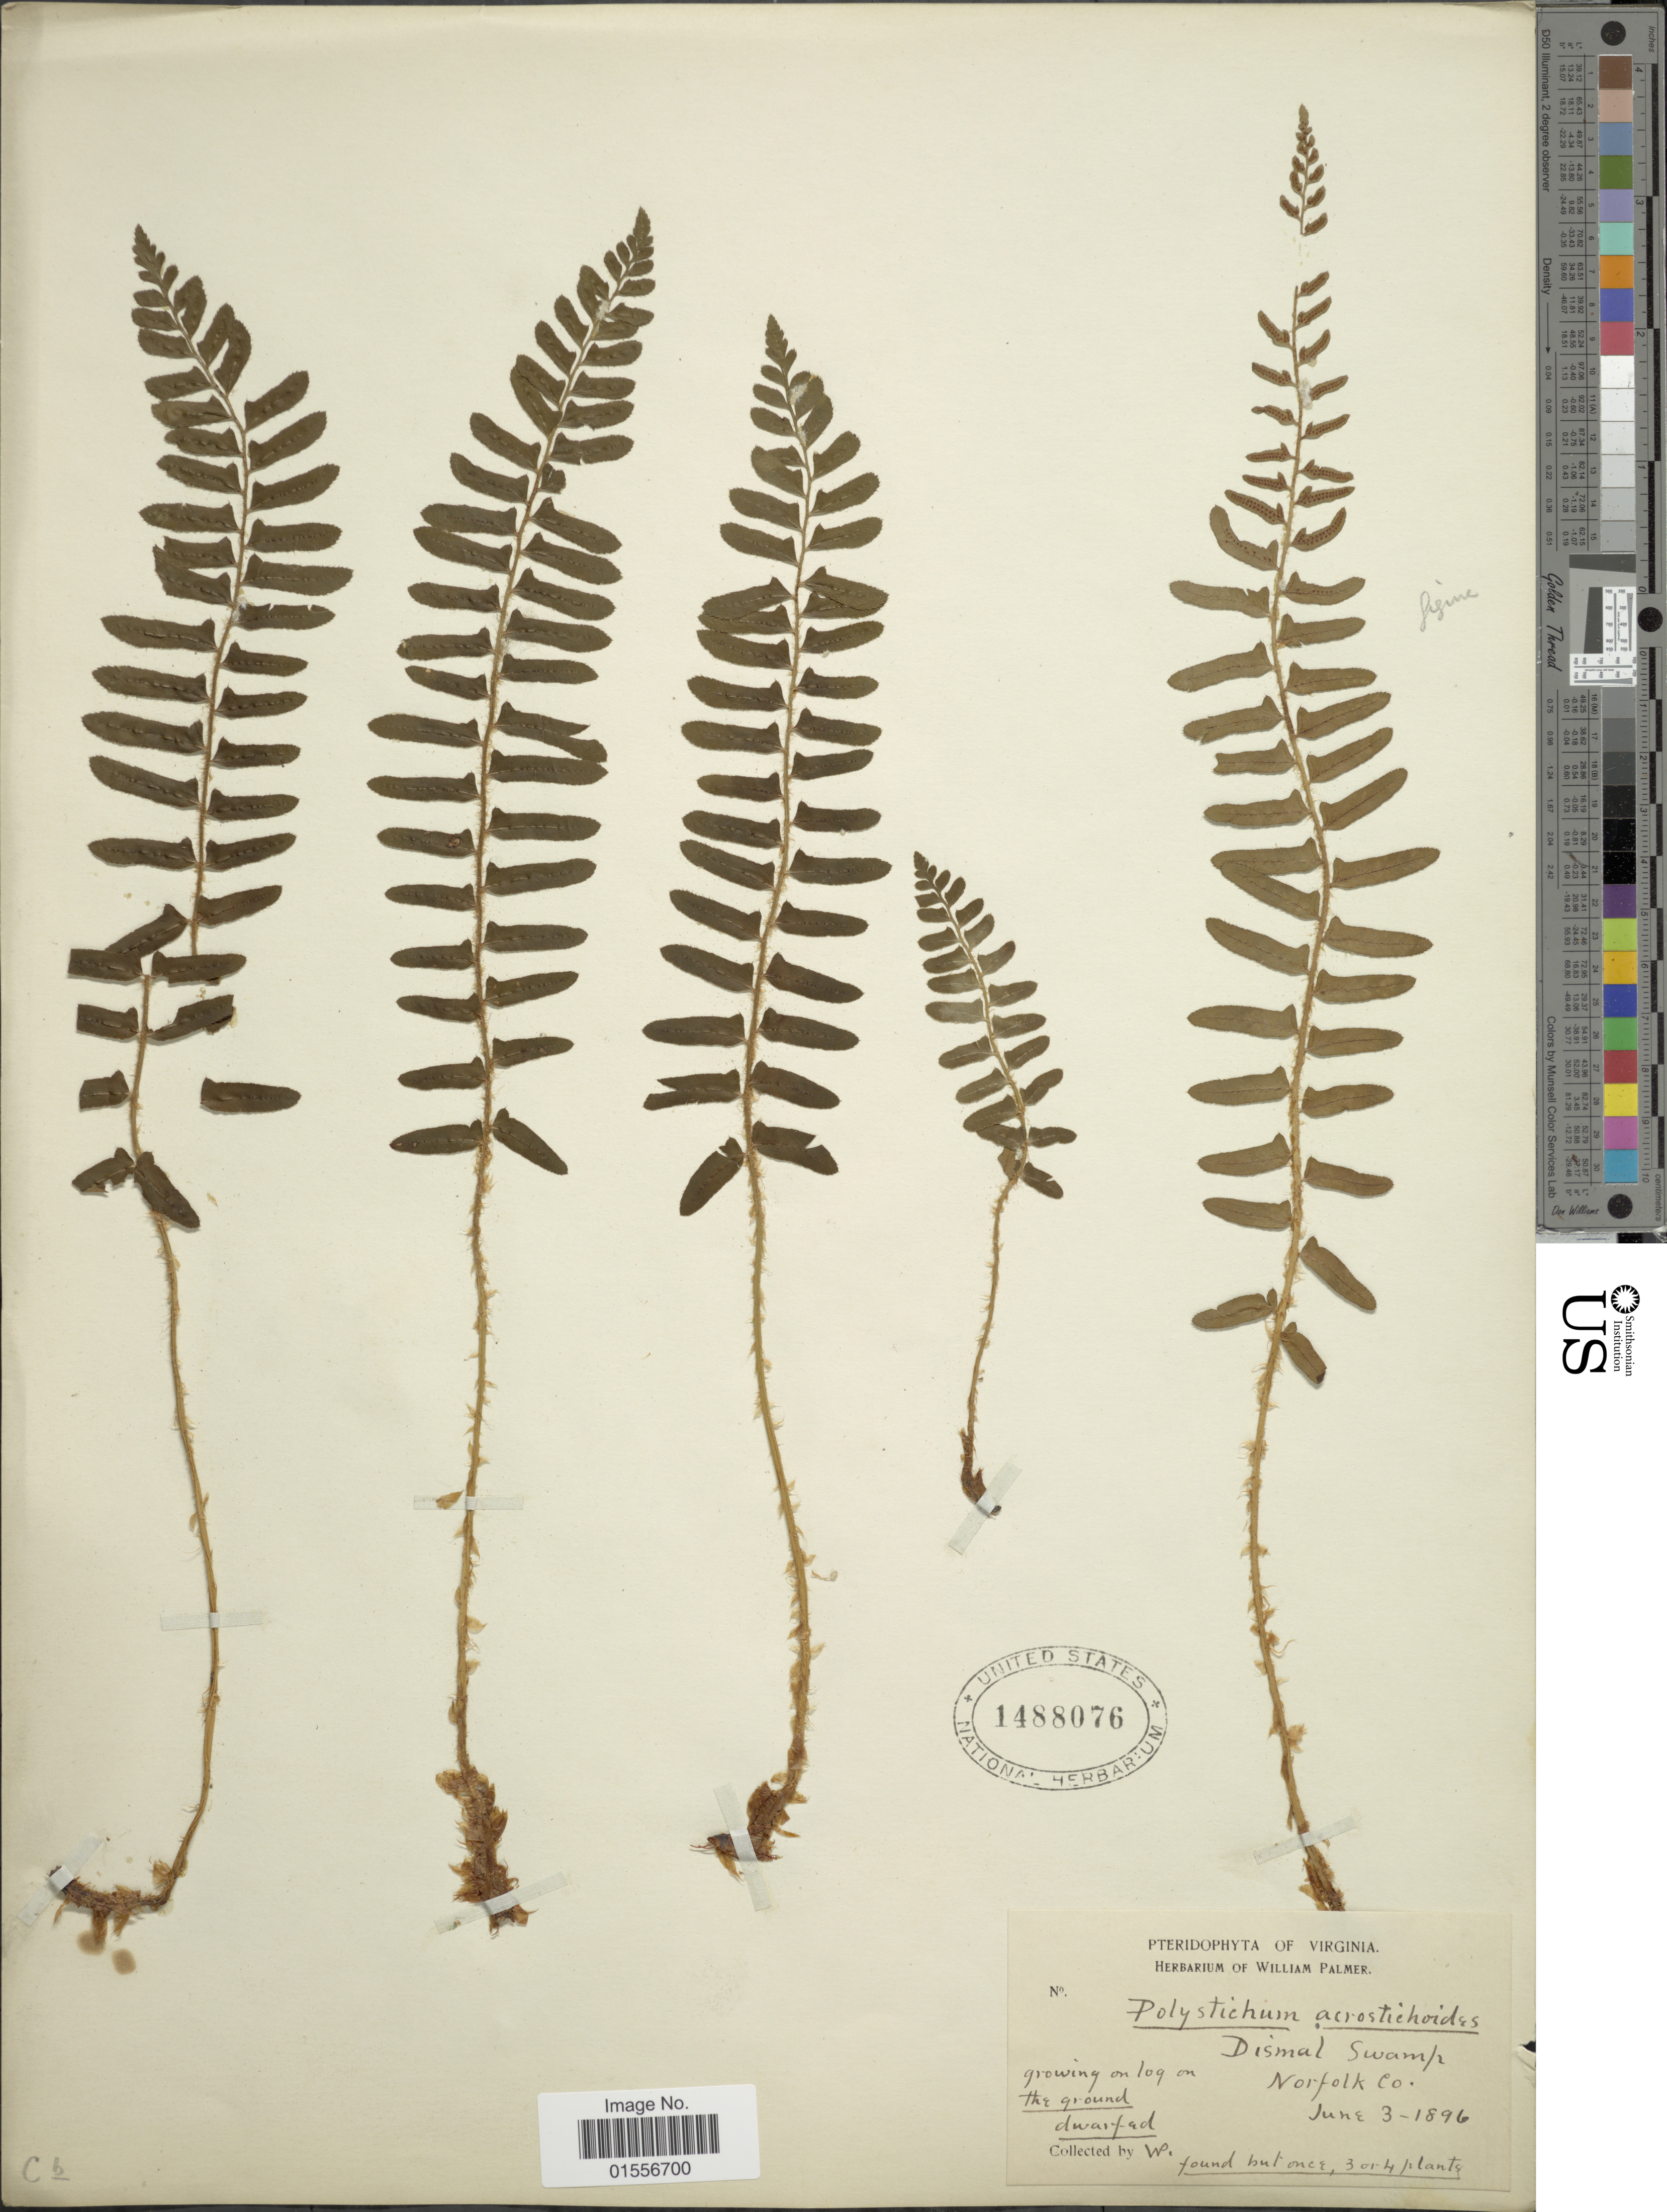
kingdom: Plantae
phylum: Tracheophyta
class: Polypodiopsida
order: Polypodiales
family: Dryopteridaceae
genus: Polystichum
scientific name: Polystichum acrostichoides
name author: (Michx.) Schott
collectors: W. Palmer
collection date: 1896-06-03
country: United States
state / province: Virginia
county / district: City of Norfolk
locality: Dismal Swamp, Norfolk Co., growing on log on the ground.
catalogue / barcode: US 1488076